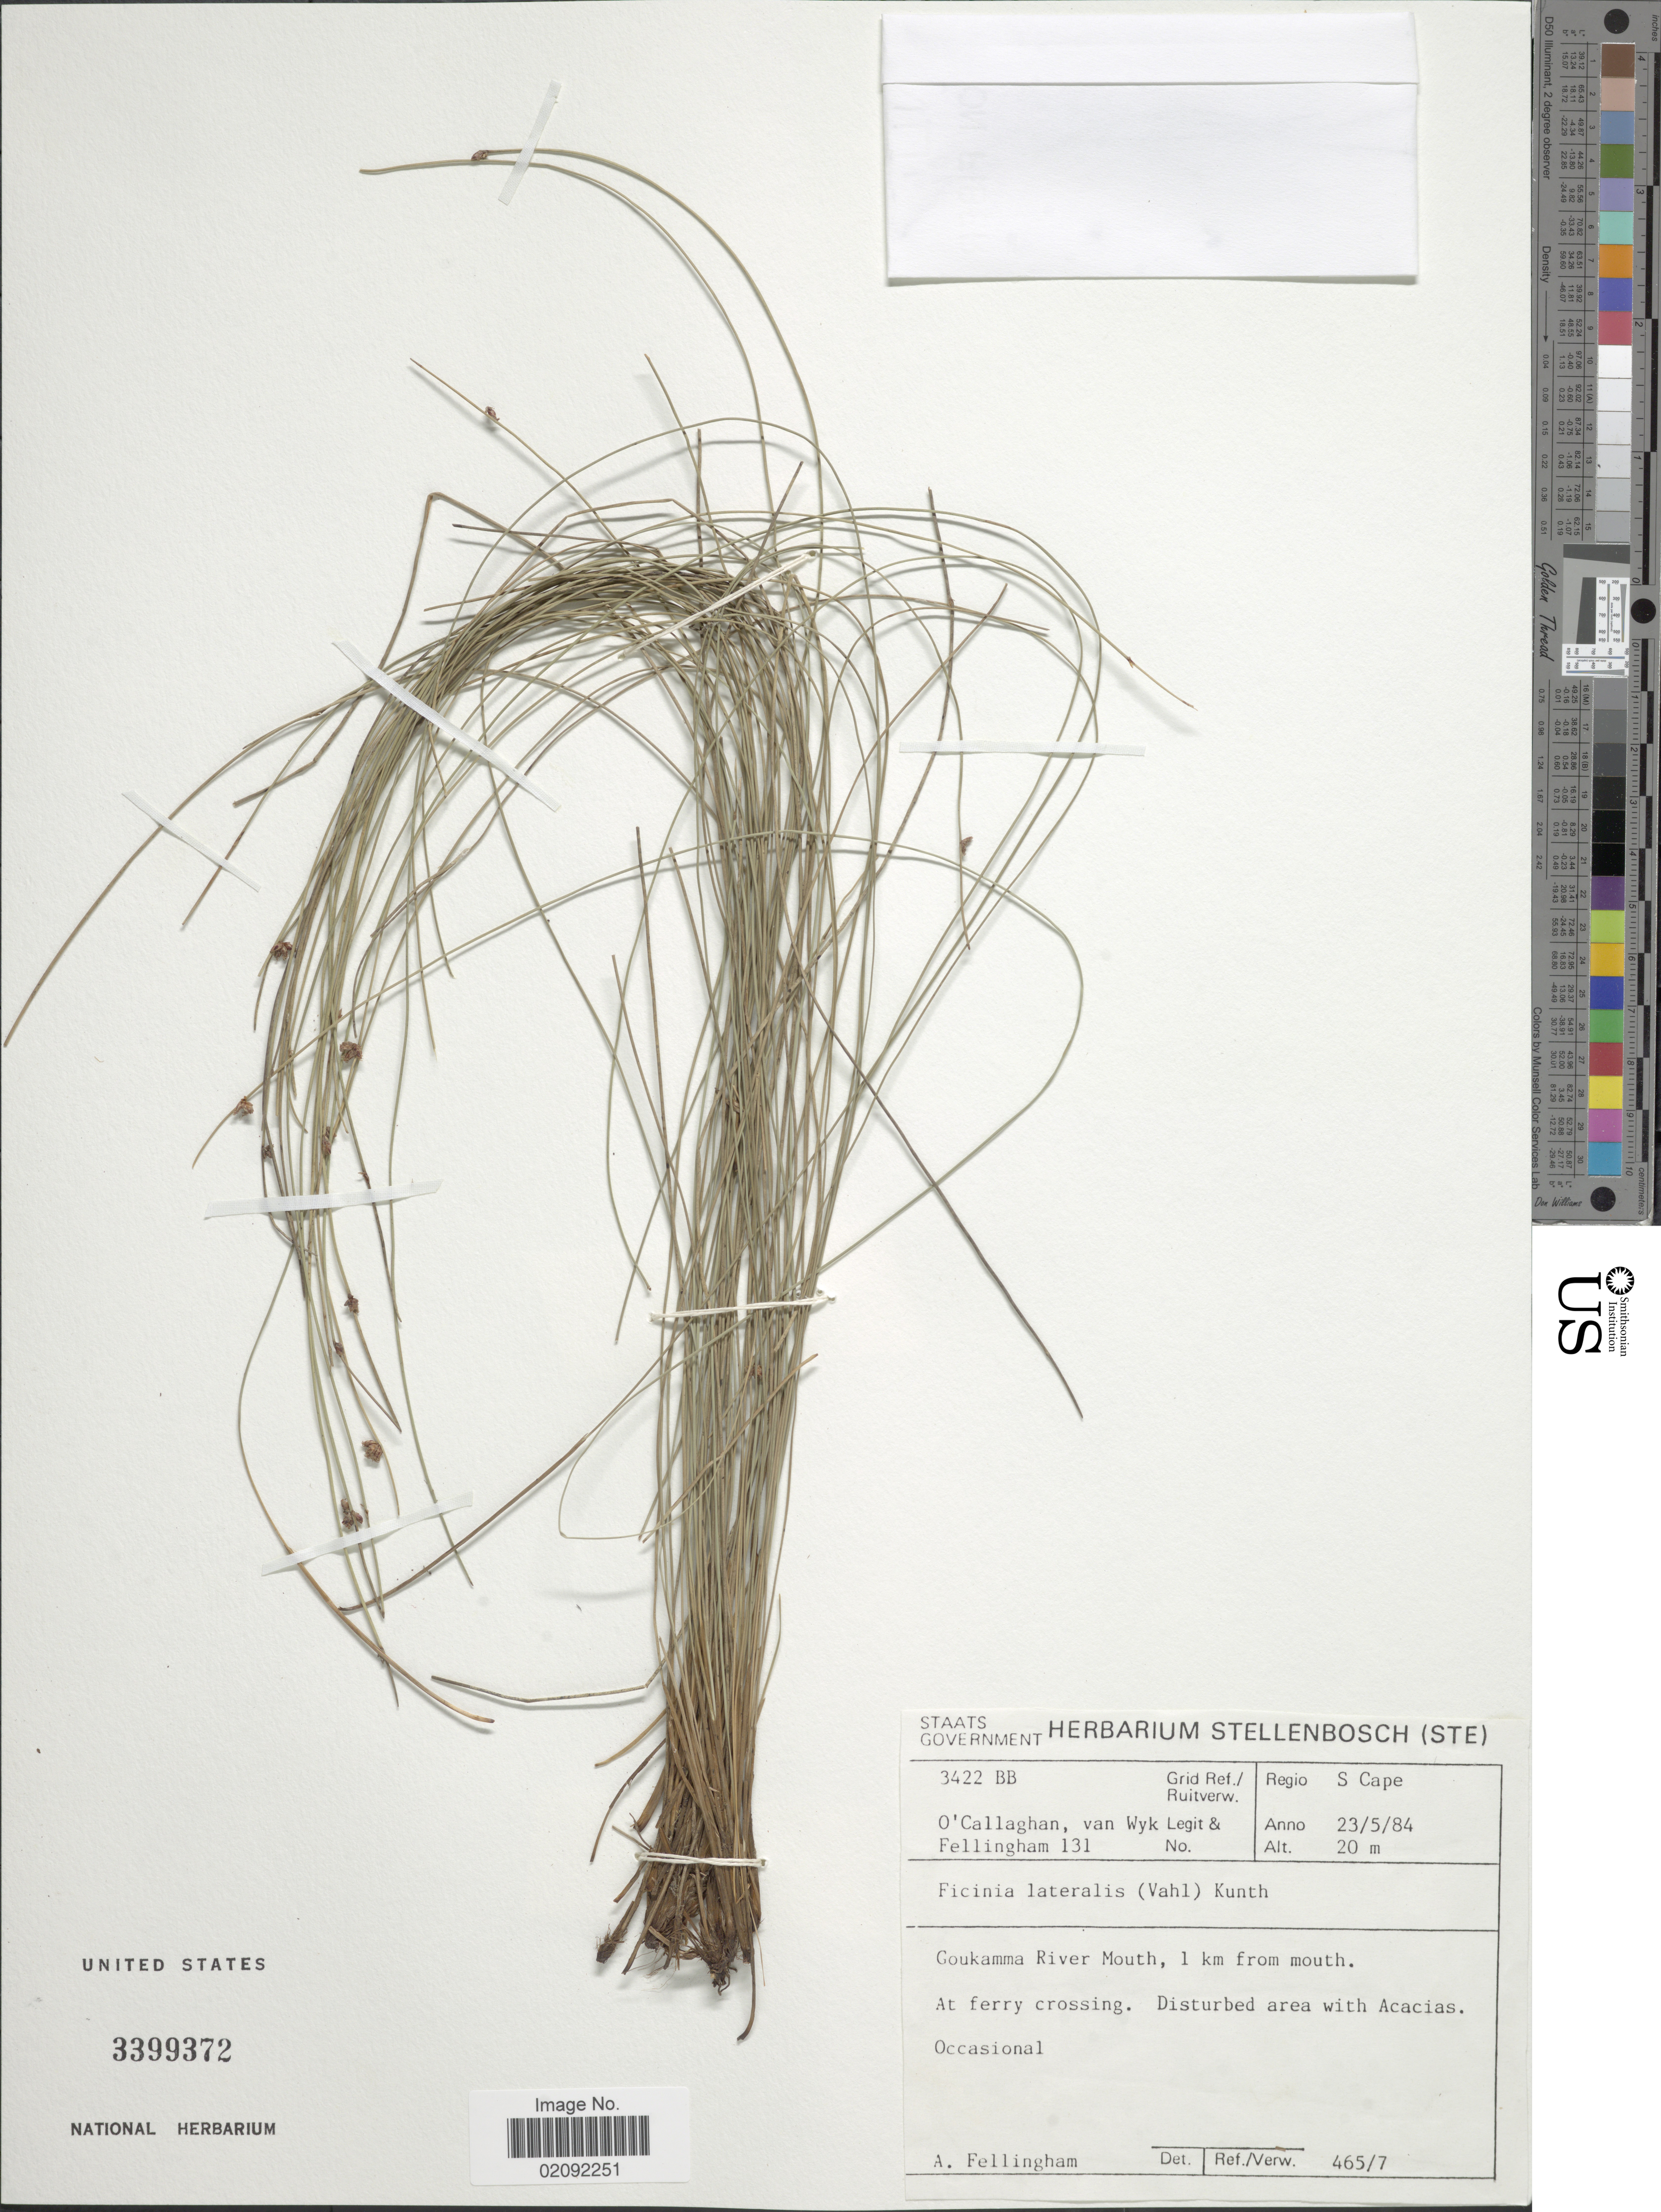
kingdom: Plantae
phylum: Tracheophyta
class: Liliopsida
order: Poales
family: Cyperaceae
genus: Ficinia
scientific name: Ficinia lateralis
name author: (Vahl) Kunth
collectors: O'Callaghan, -. Van Wyk & A. Fellingham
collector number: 131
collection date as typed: Transcribed d/m/y: 23/5/84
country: South Africa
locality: Regio S Cape, Goukamma River Mouth, 1 km from mouth, At ferry crossing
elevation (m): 20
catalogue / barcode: US 3399372